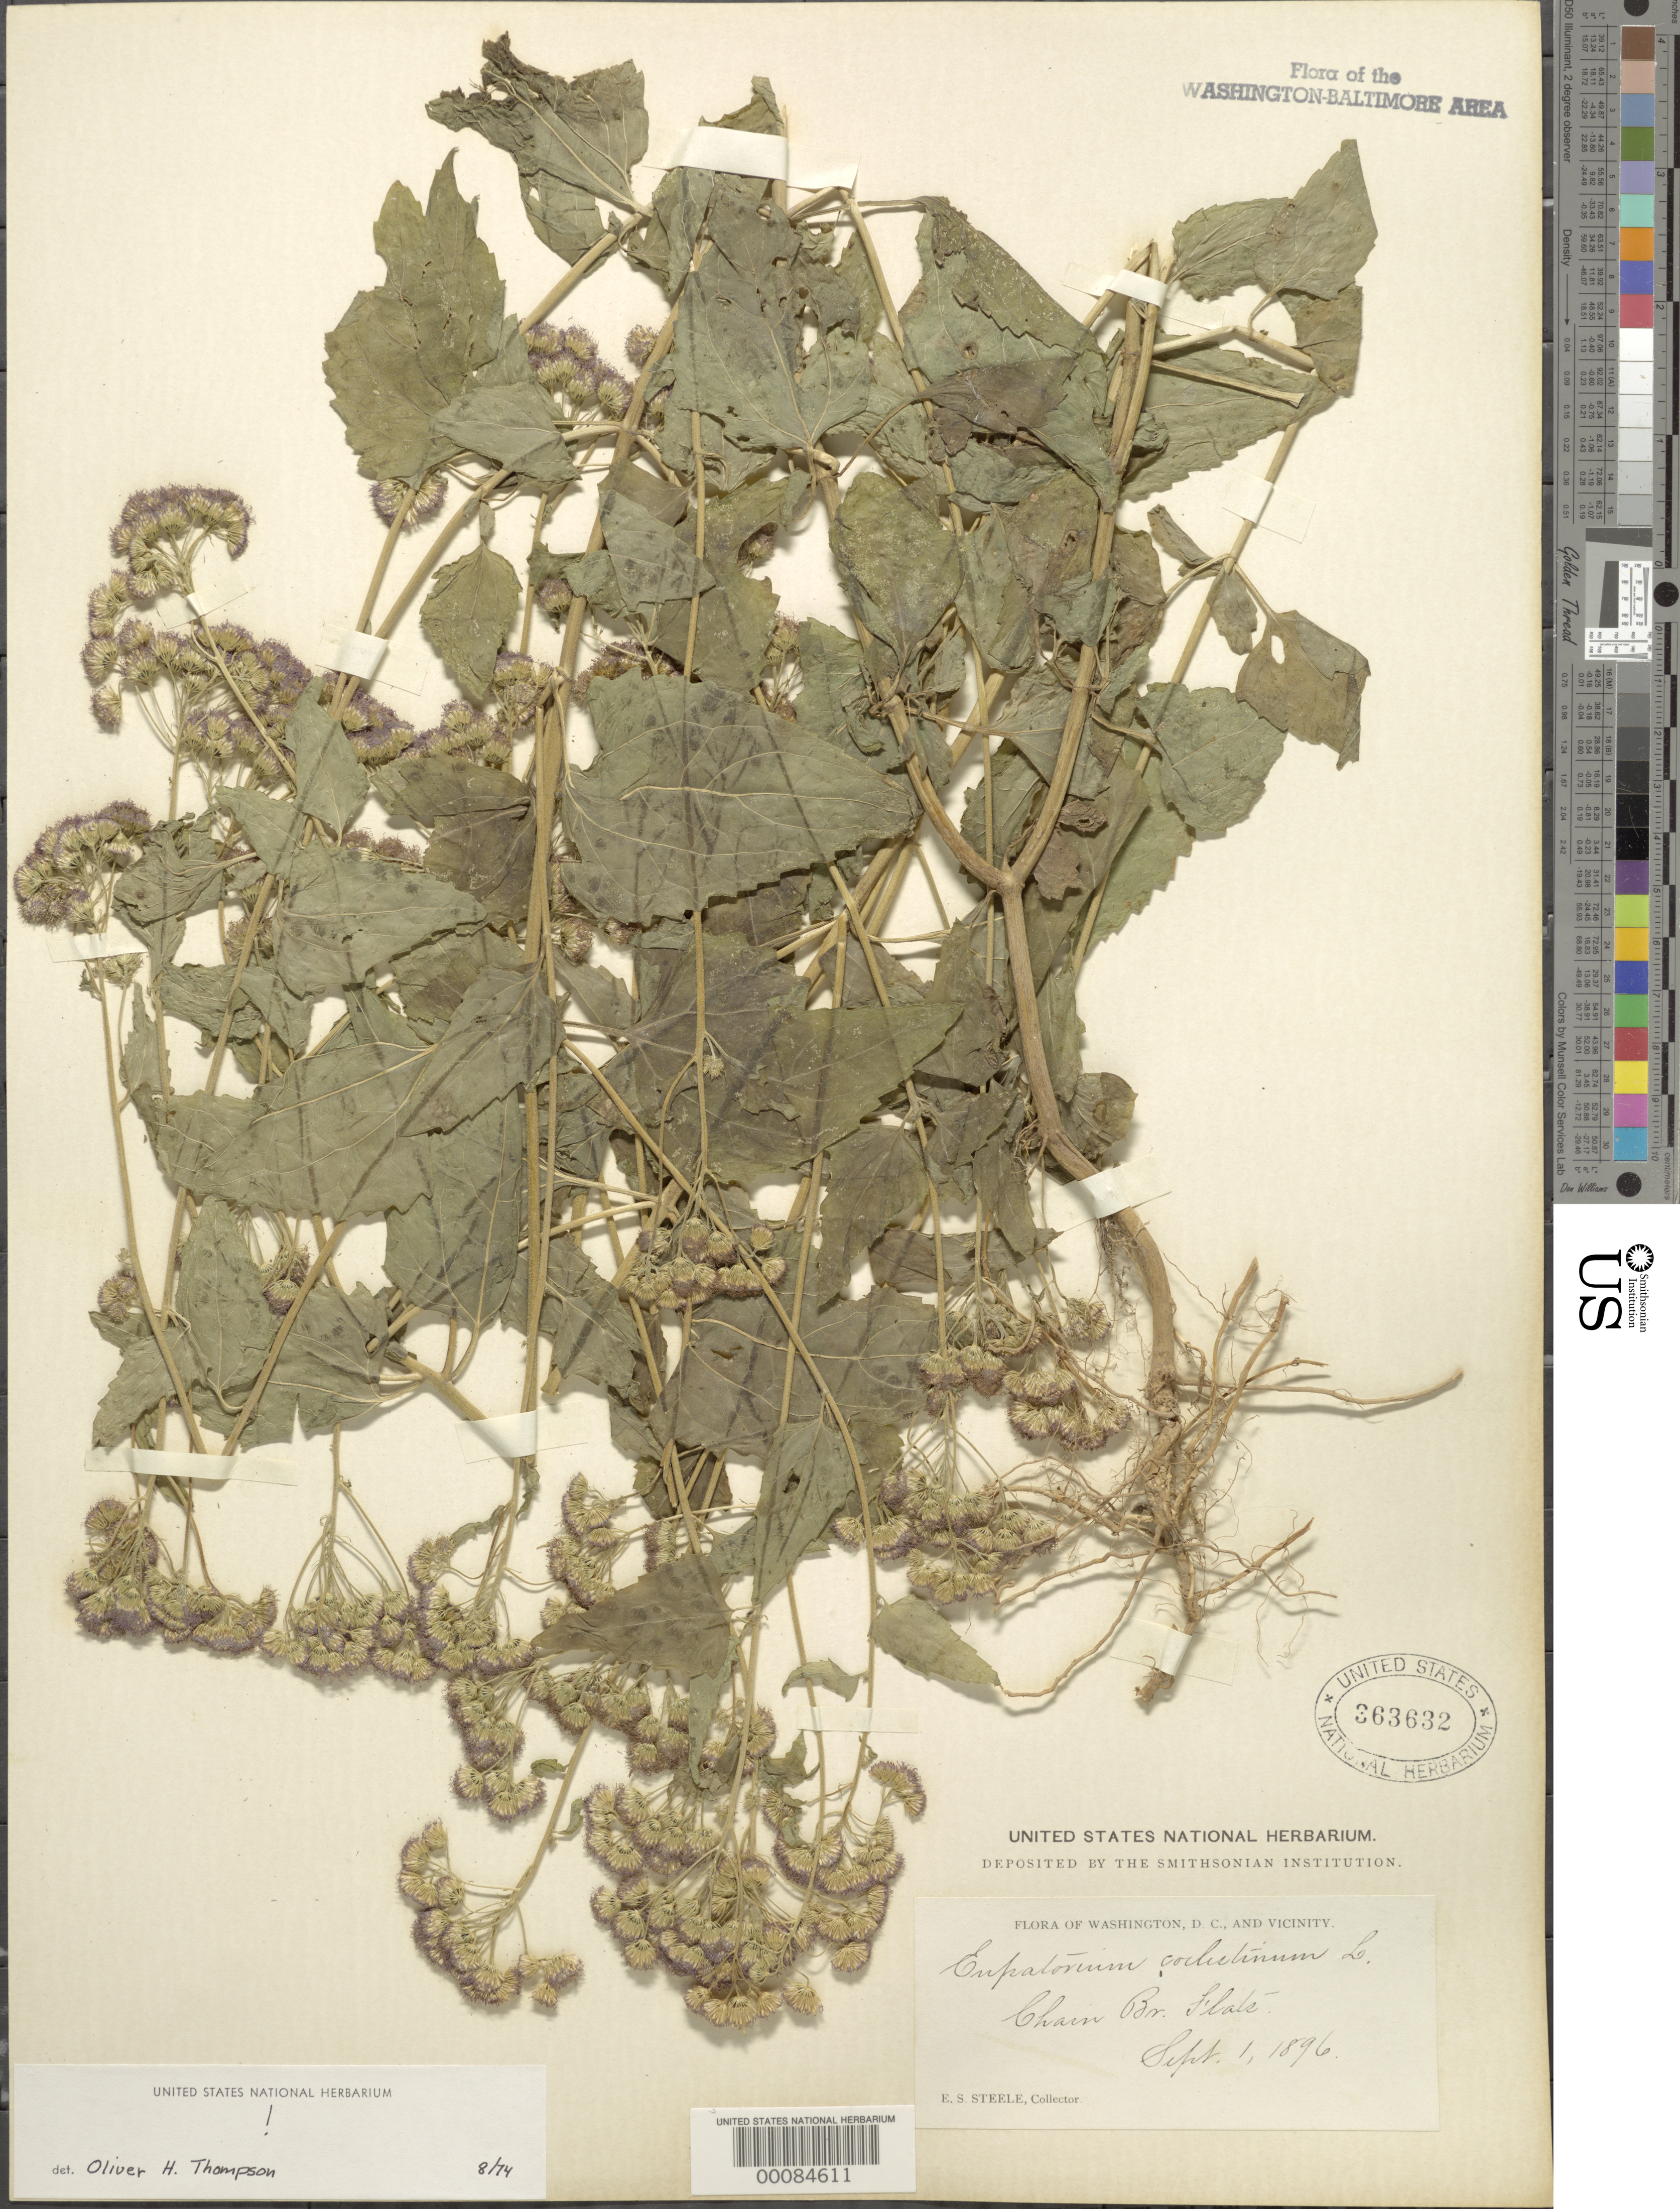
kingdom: Plantae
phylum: Tracheophyta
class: Magnoliopsida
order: Asterales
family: Asteraceae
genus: Conoclinium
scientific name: Conoclinium coelestinum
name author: (L.) DC.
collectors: E. Steele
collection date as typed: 01 Sep 1896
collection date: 1896-09-01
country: United States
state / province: District of Columbia / Virginia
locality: Chain Bridge flats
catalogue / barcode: US 363632